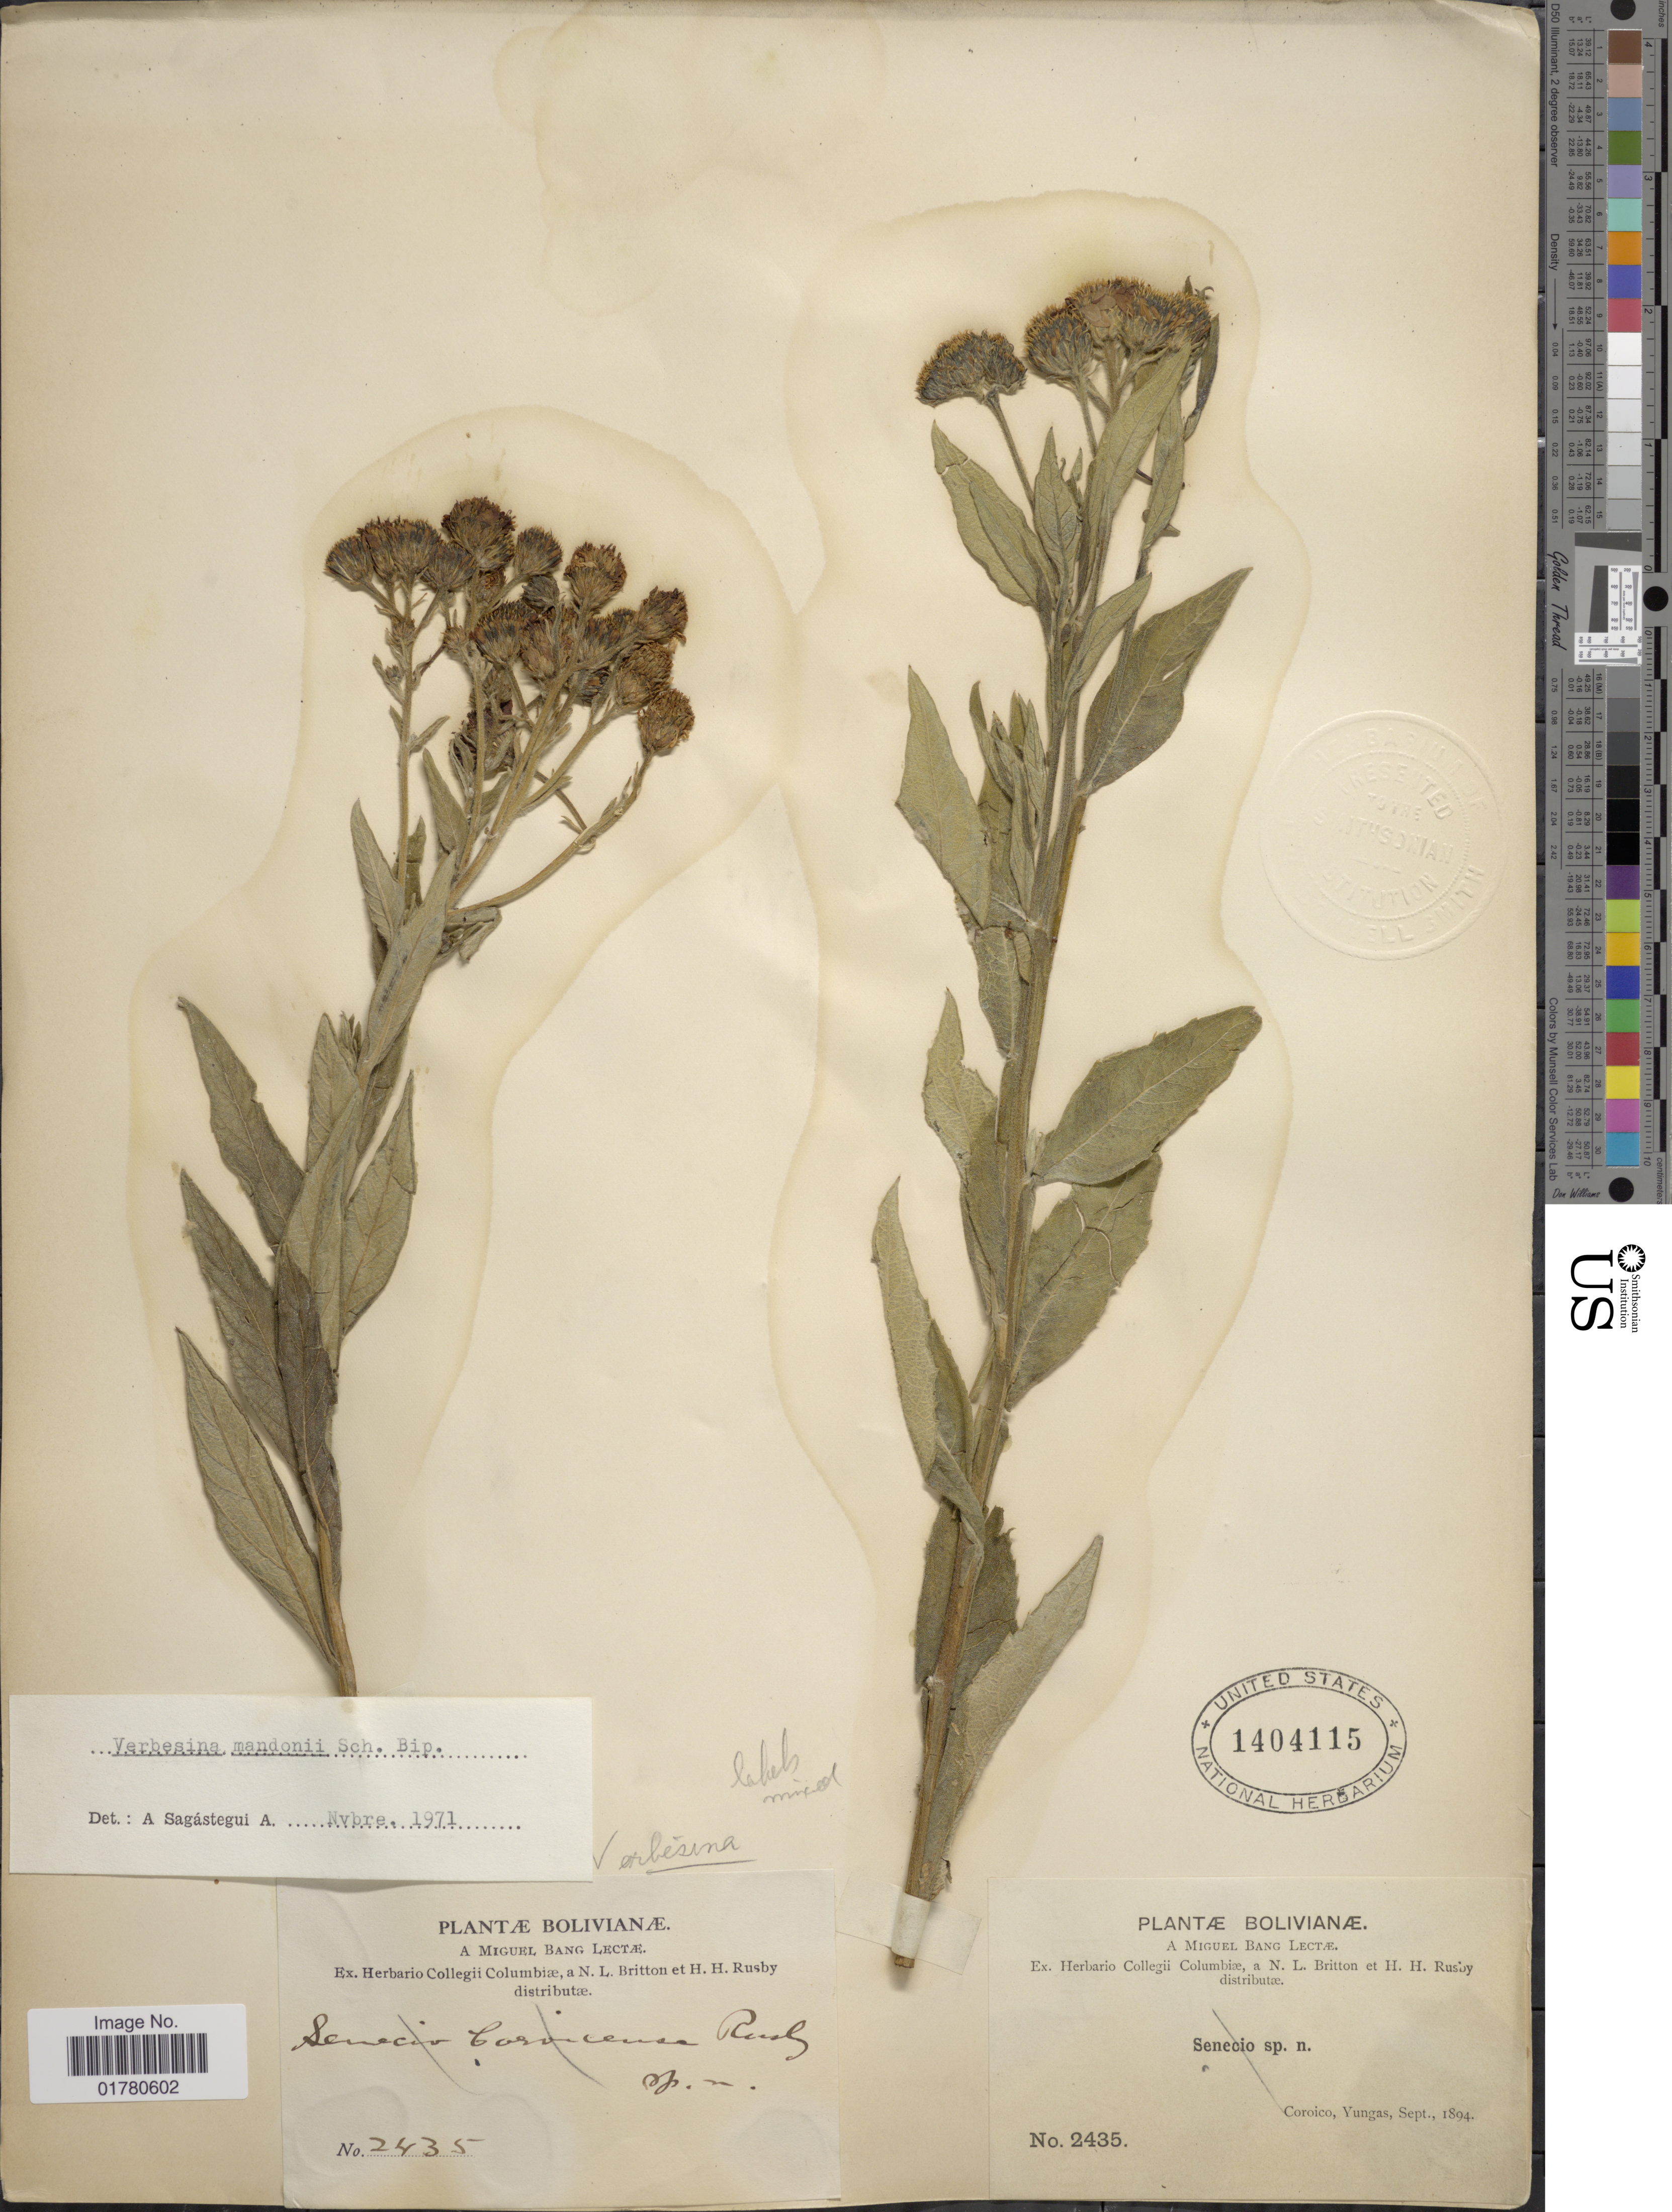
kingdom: Plantae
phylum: Tracheophyta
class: Magnoliopsida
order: Asterales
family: Asteraceae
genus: Verbesina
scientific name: Verbesina boliviana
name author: Klatt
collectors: M. Bang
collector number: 2435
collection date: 1894-09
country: Bolivia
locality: Coroico, Yungas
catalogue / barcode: US 1404115